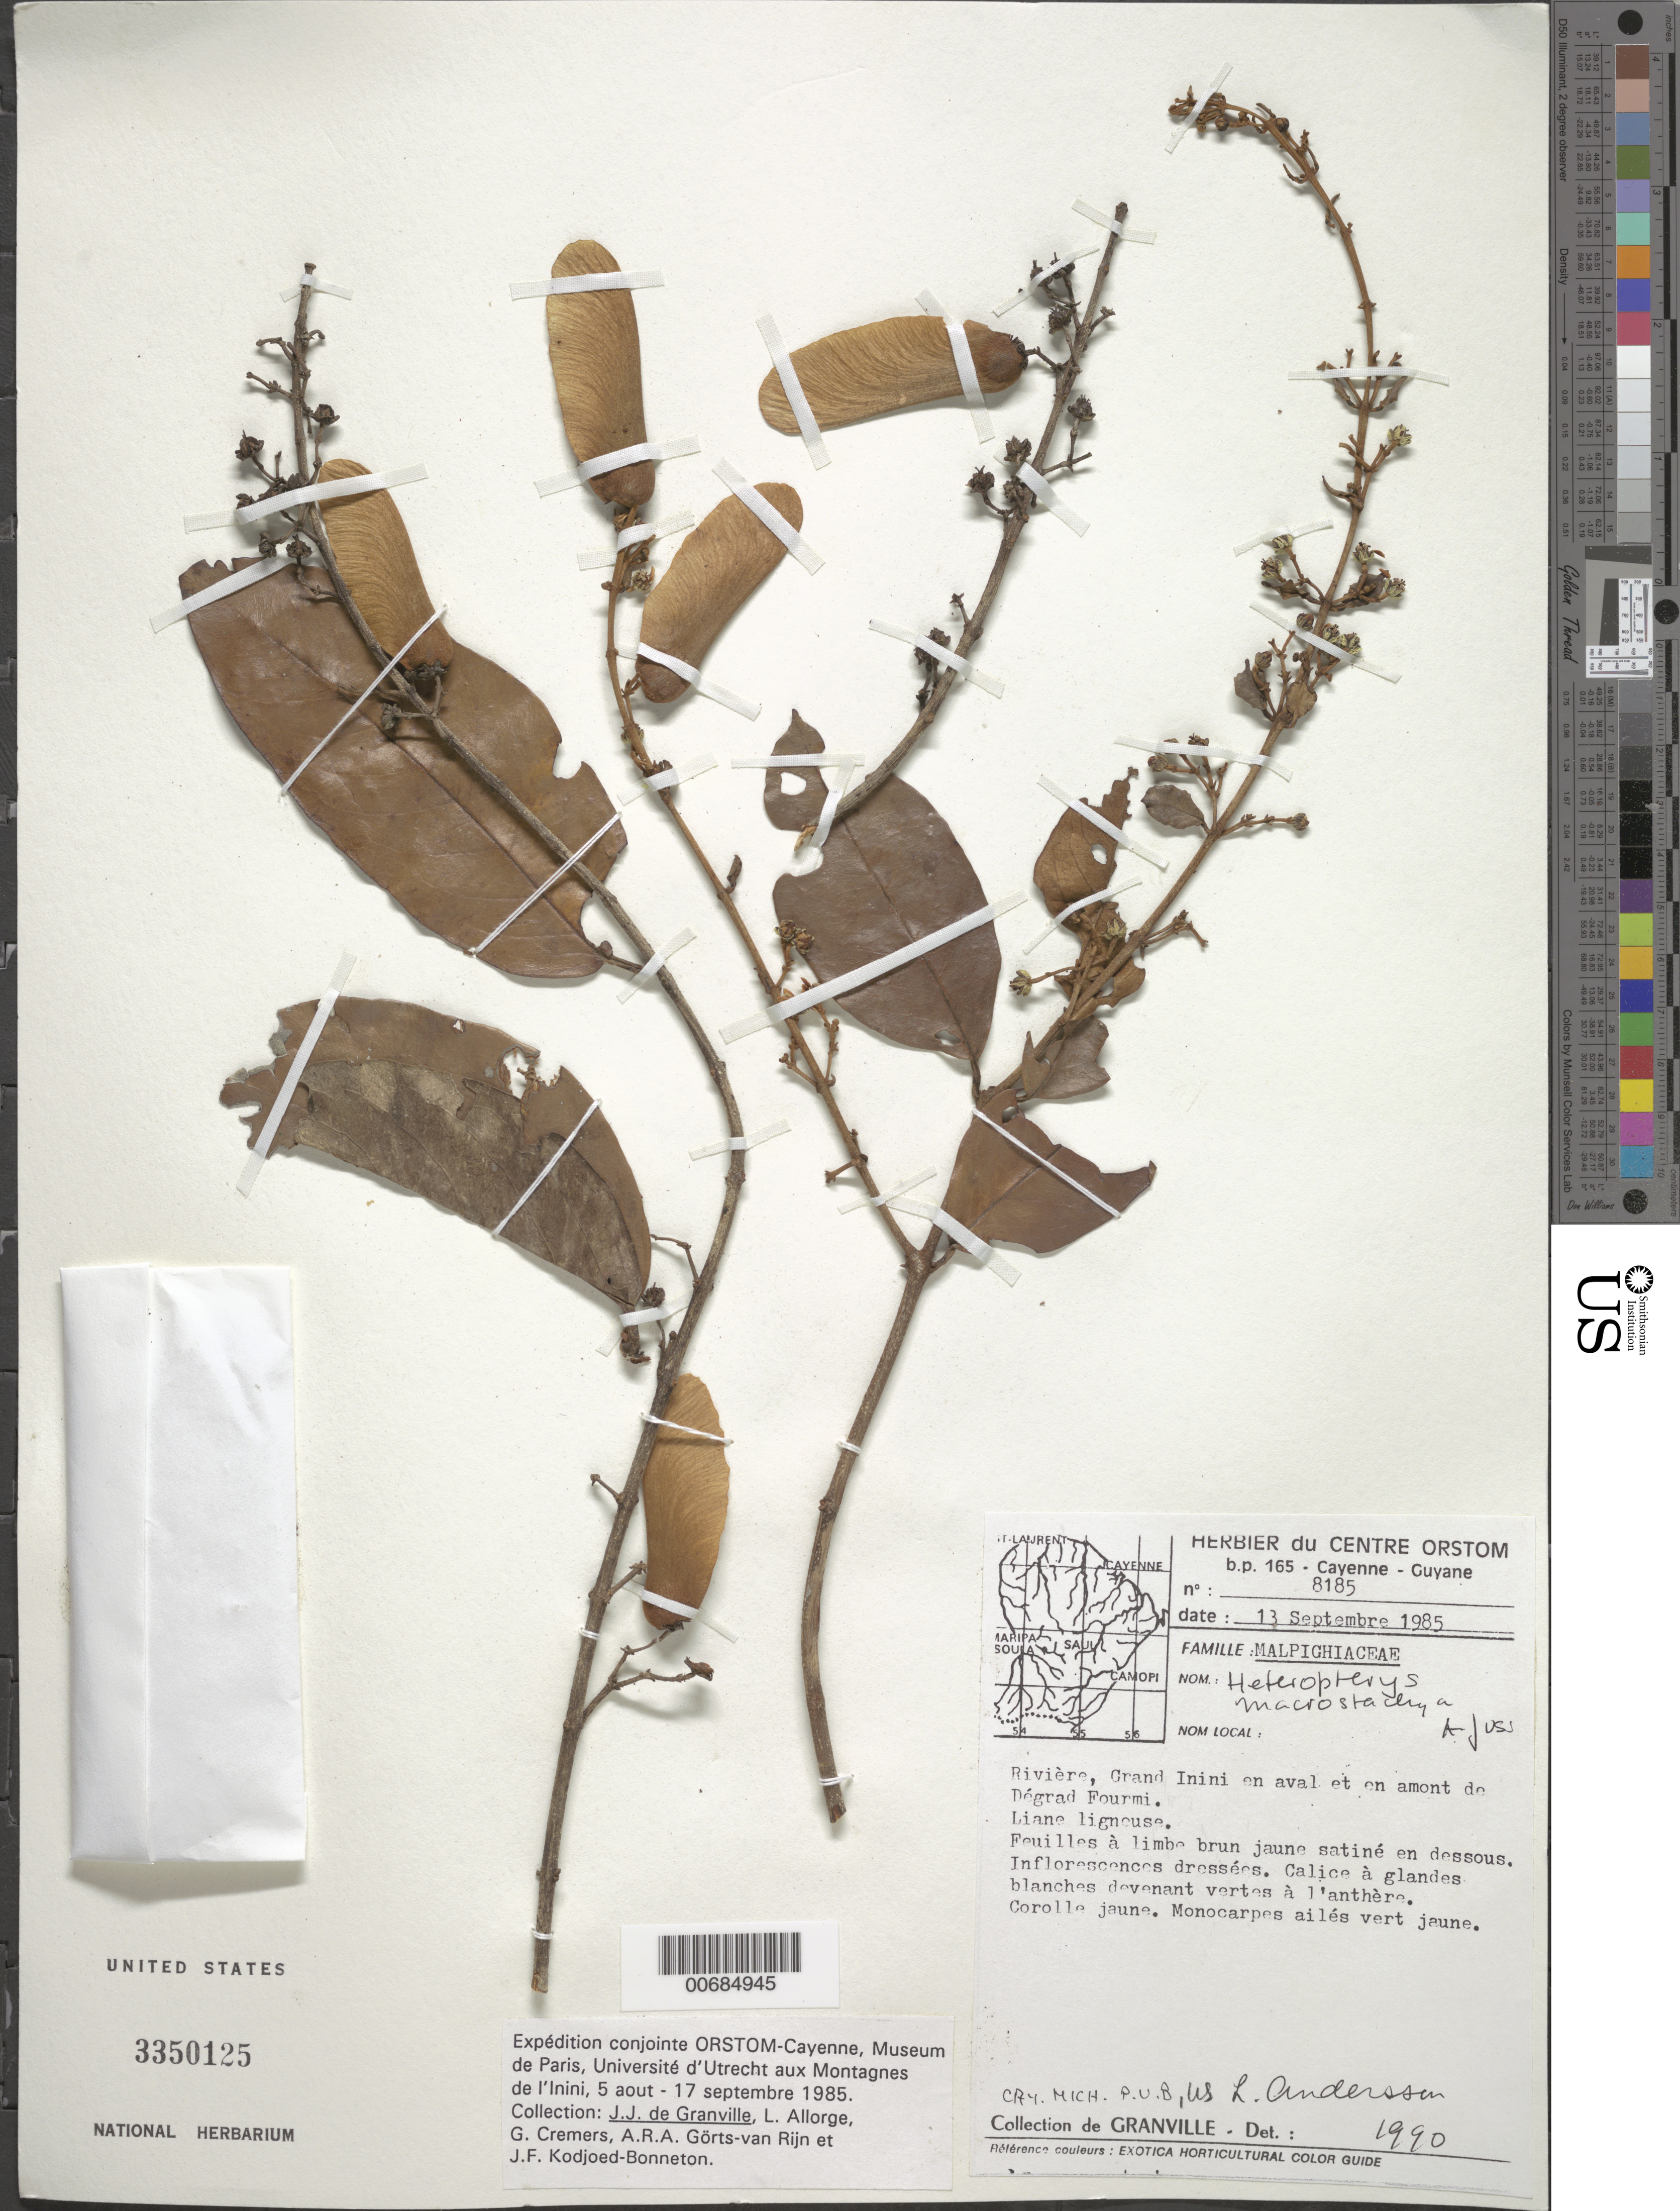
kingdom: Plantae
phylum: Tracheophyta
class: Magnoliopsida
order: Malpighiales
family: Malpighiaceae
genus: Heteropterys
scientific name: Heteropterys macrostachya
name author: A. Juss.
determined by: Anderson, W. R., (MICH), University of Michigan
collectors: J.-J. de Granville, L. Allorge, G. Cremers, A. .R. A. Görts-van Rijn & J. Kodjoed-Bonneton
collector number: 8185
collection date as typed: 13-Sep-85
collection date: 1985-09-13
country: French Guiana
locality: Montagnes Bellevue de l'Inini, Rivière Grand Inini en aval et en amont de Dégrad Fourmi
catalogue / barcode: US 3350125